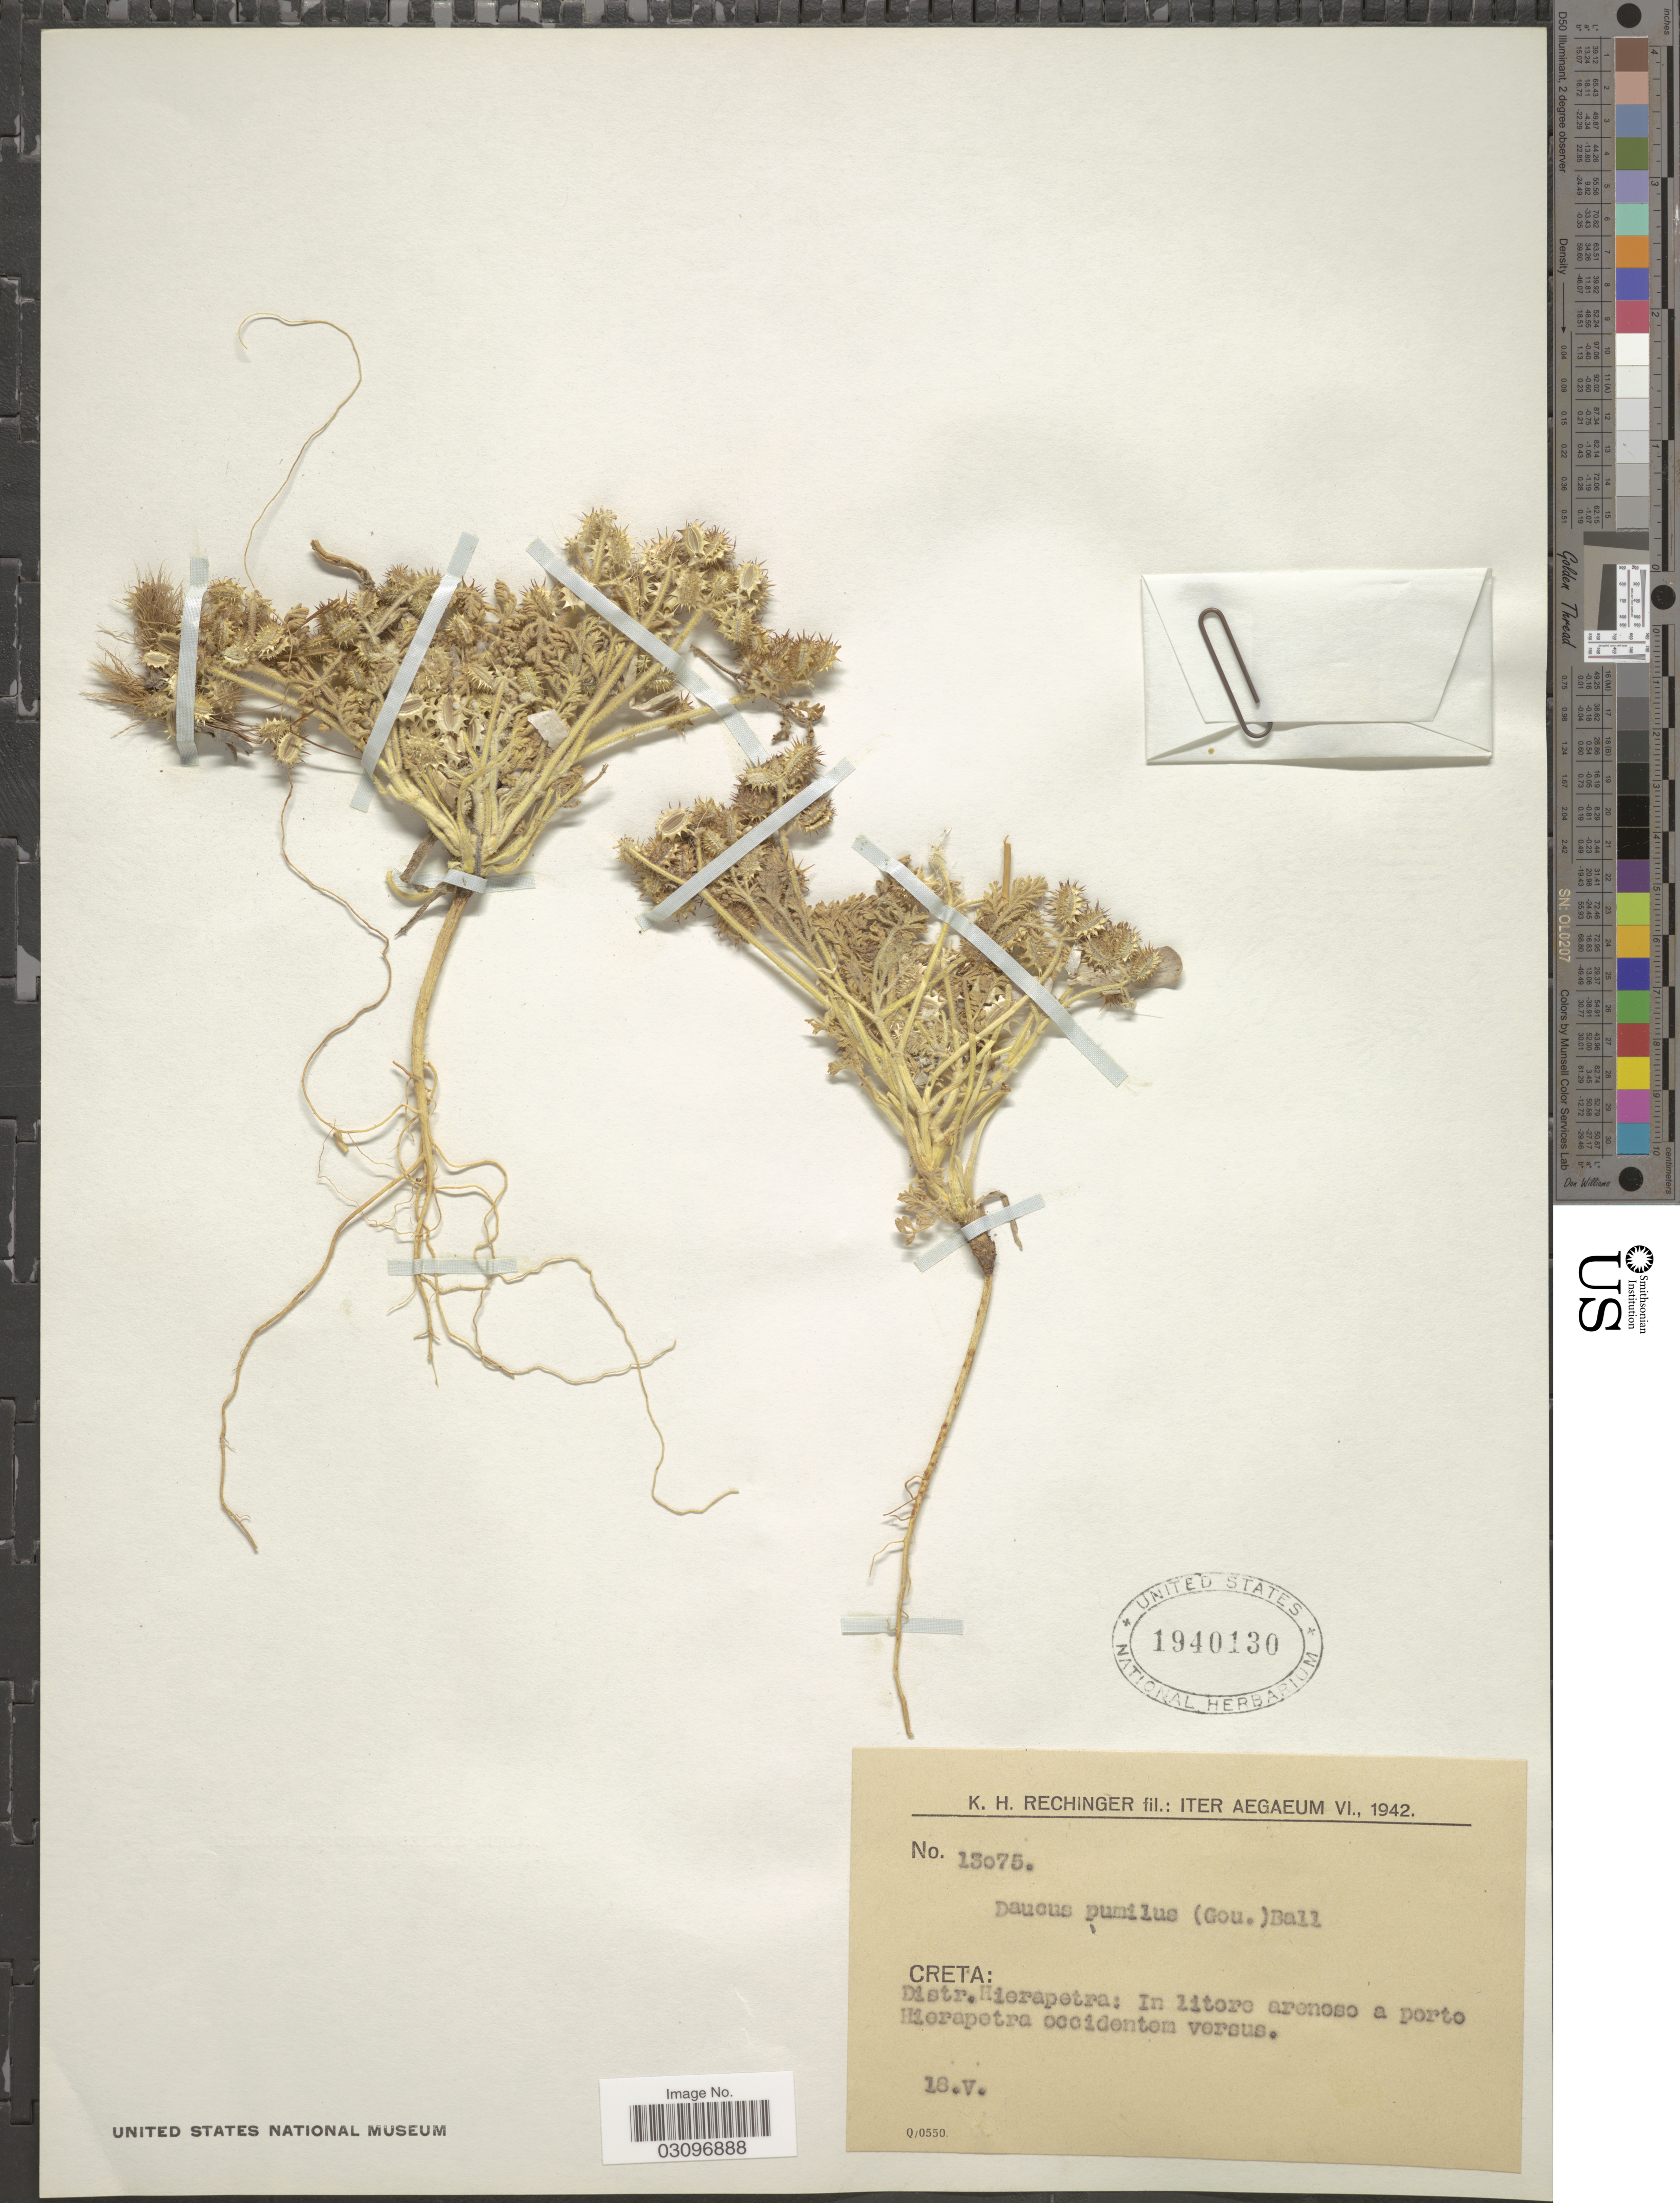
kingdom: Plantae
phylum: Tracheophyta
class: Magnoliopsida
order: Apiales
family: Apiaceae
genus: Daucus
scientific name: Daucus pumilus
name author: (L.) Hoffmanns. & Link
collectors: K. H. Rechinger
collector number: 13075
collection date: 1942-05-18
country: Greece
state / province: Crete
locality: Aegaeum. Creta: Distr. Hierapetra: In litore arenoso a porto Hierapetra occidentem versus.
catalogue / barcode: US 1940130